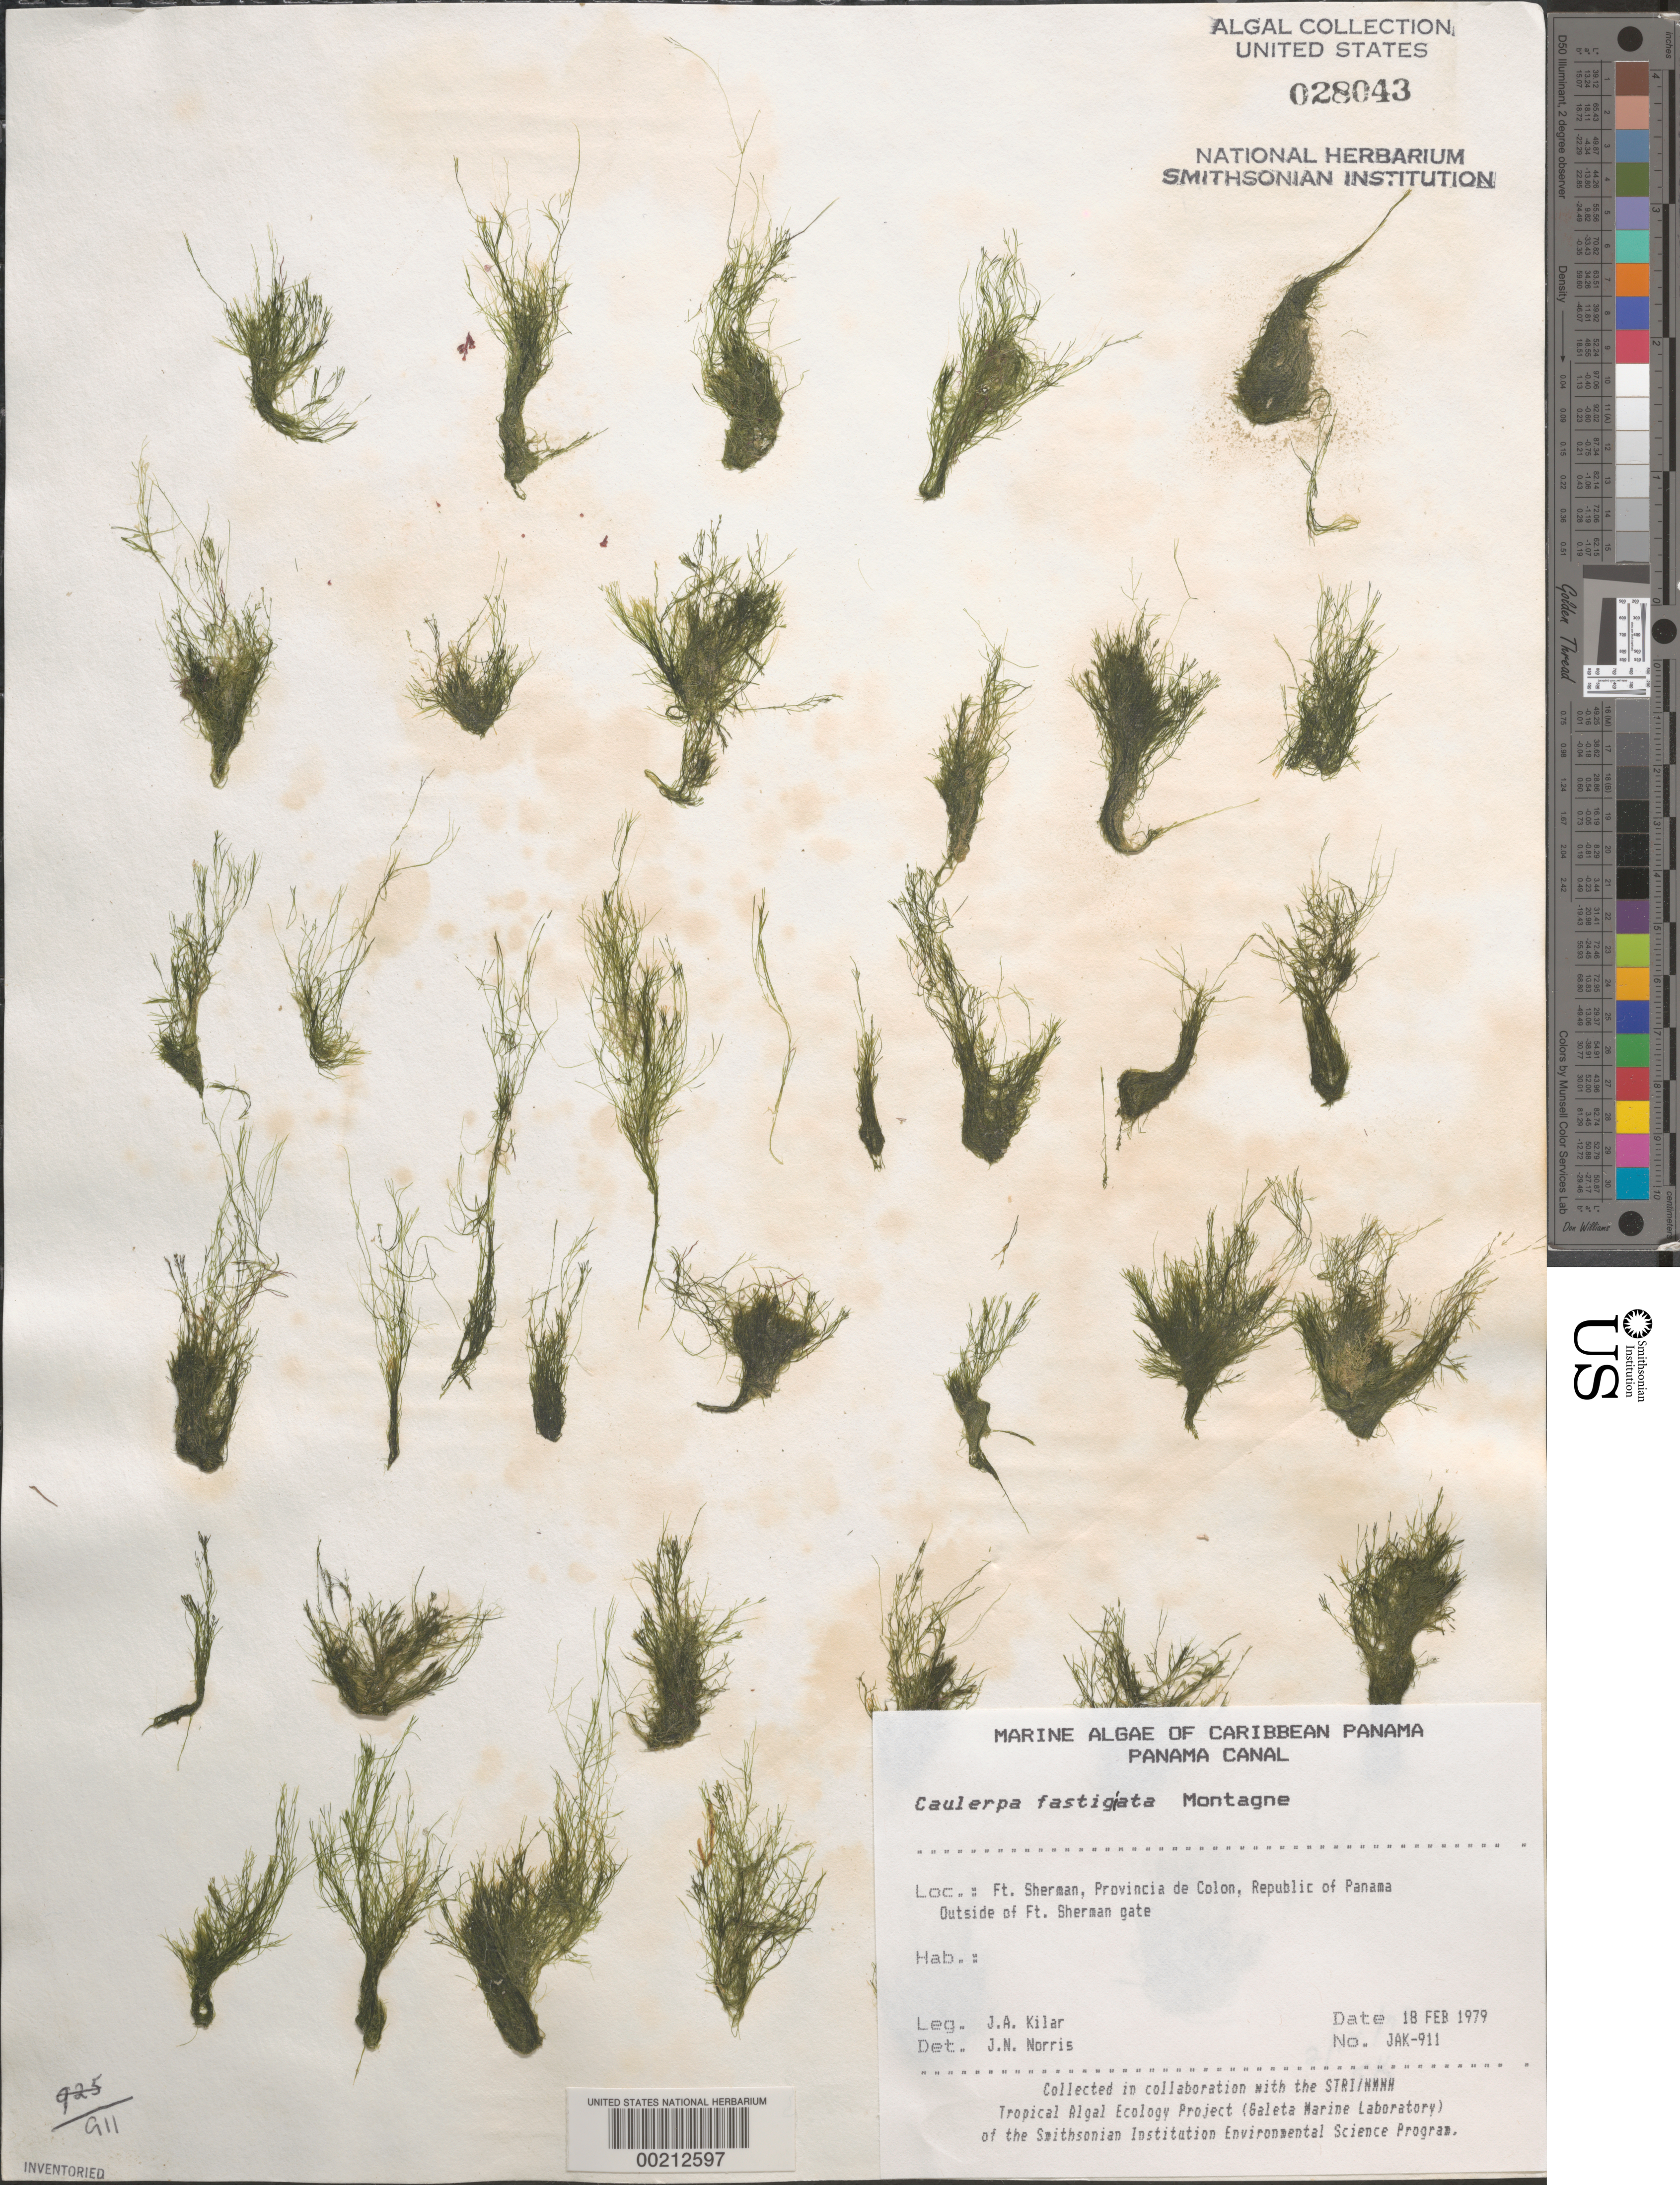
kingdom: Plantae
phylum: Chlorophyta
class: Ulvophyceae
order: Bryopsidales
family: Caulerpaceae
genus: Caulerpa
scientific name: Caulerpa fastigiata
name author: Mont.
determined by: Norris, James N.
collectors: J. A. Kilar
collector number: JAK-911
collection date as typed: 18 Feb 1979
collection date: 1979-02-18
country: Panama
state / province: Colón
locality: Fort Sherman, Canal Zone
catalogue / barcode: US 28043